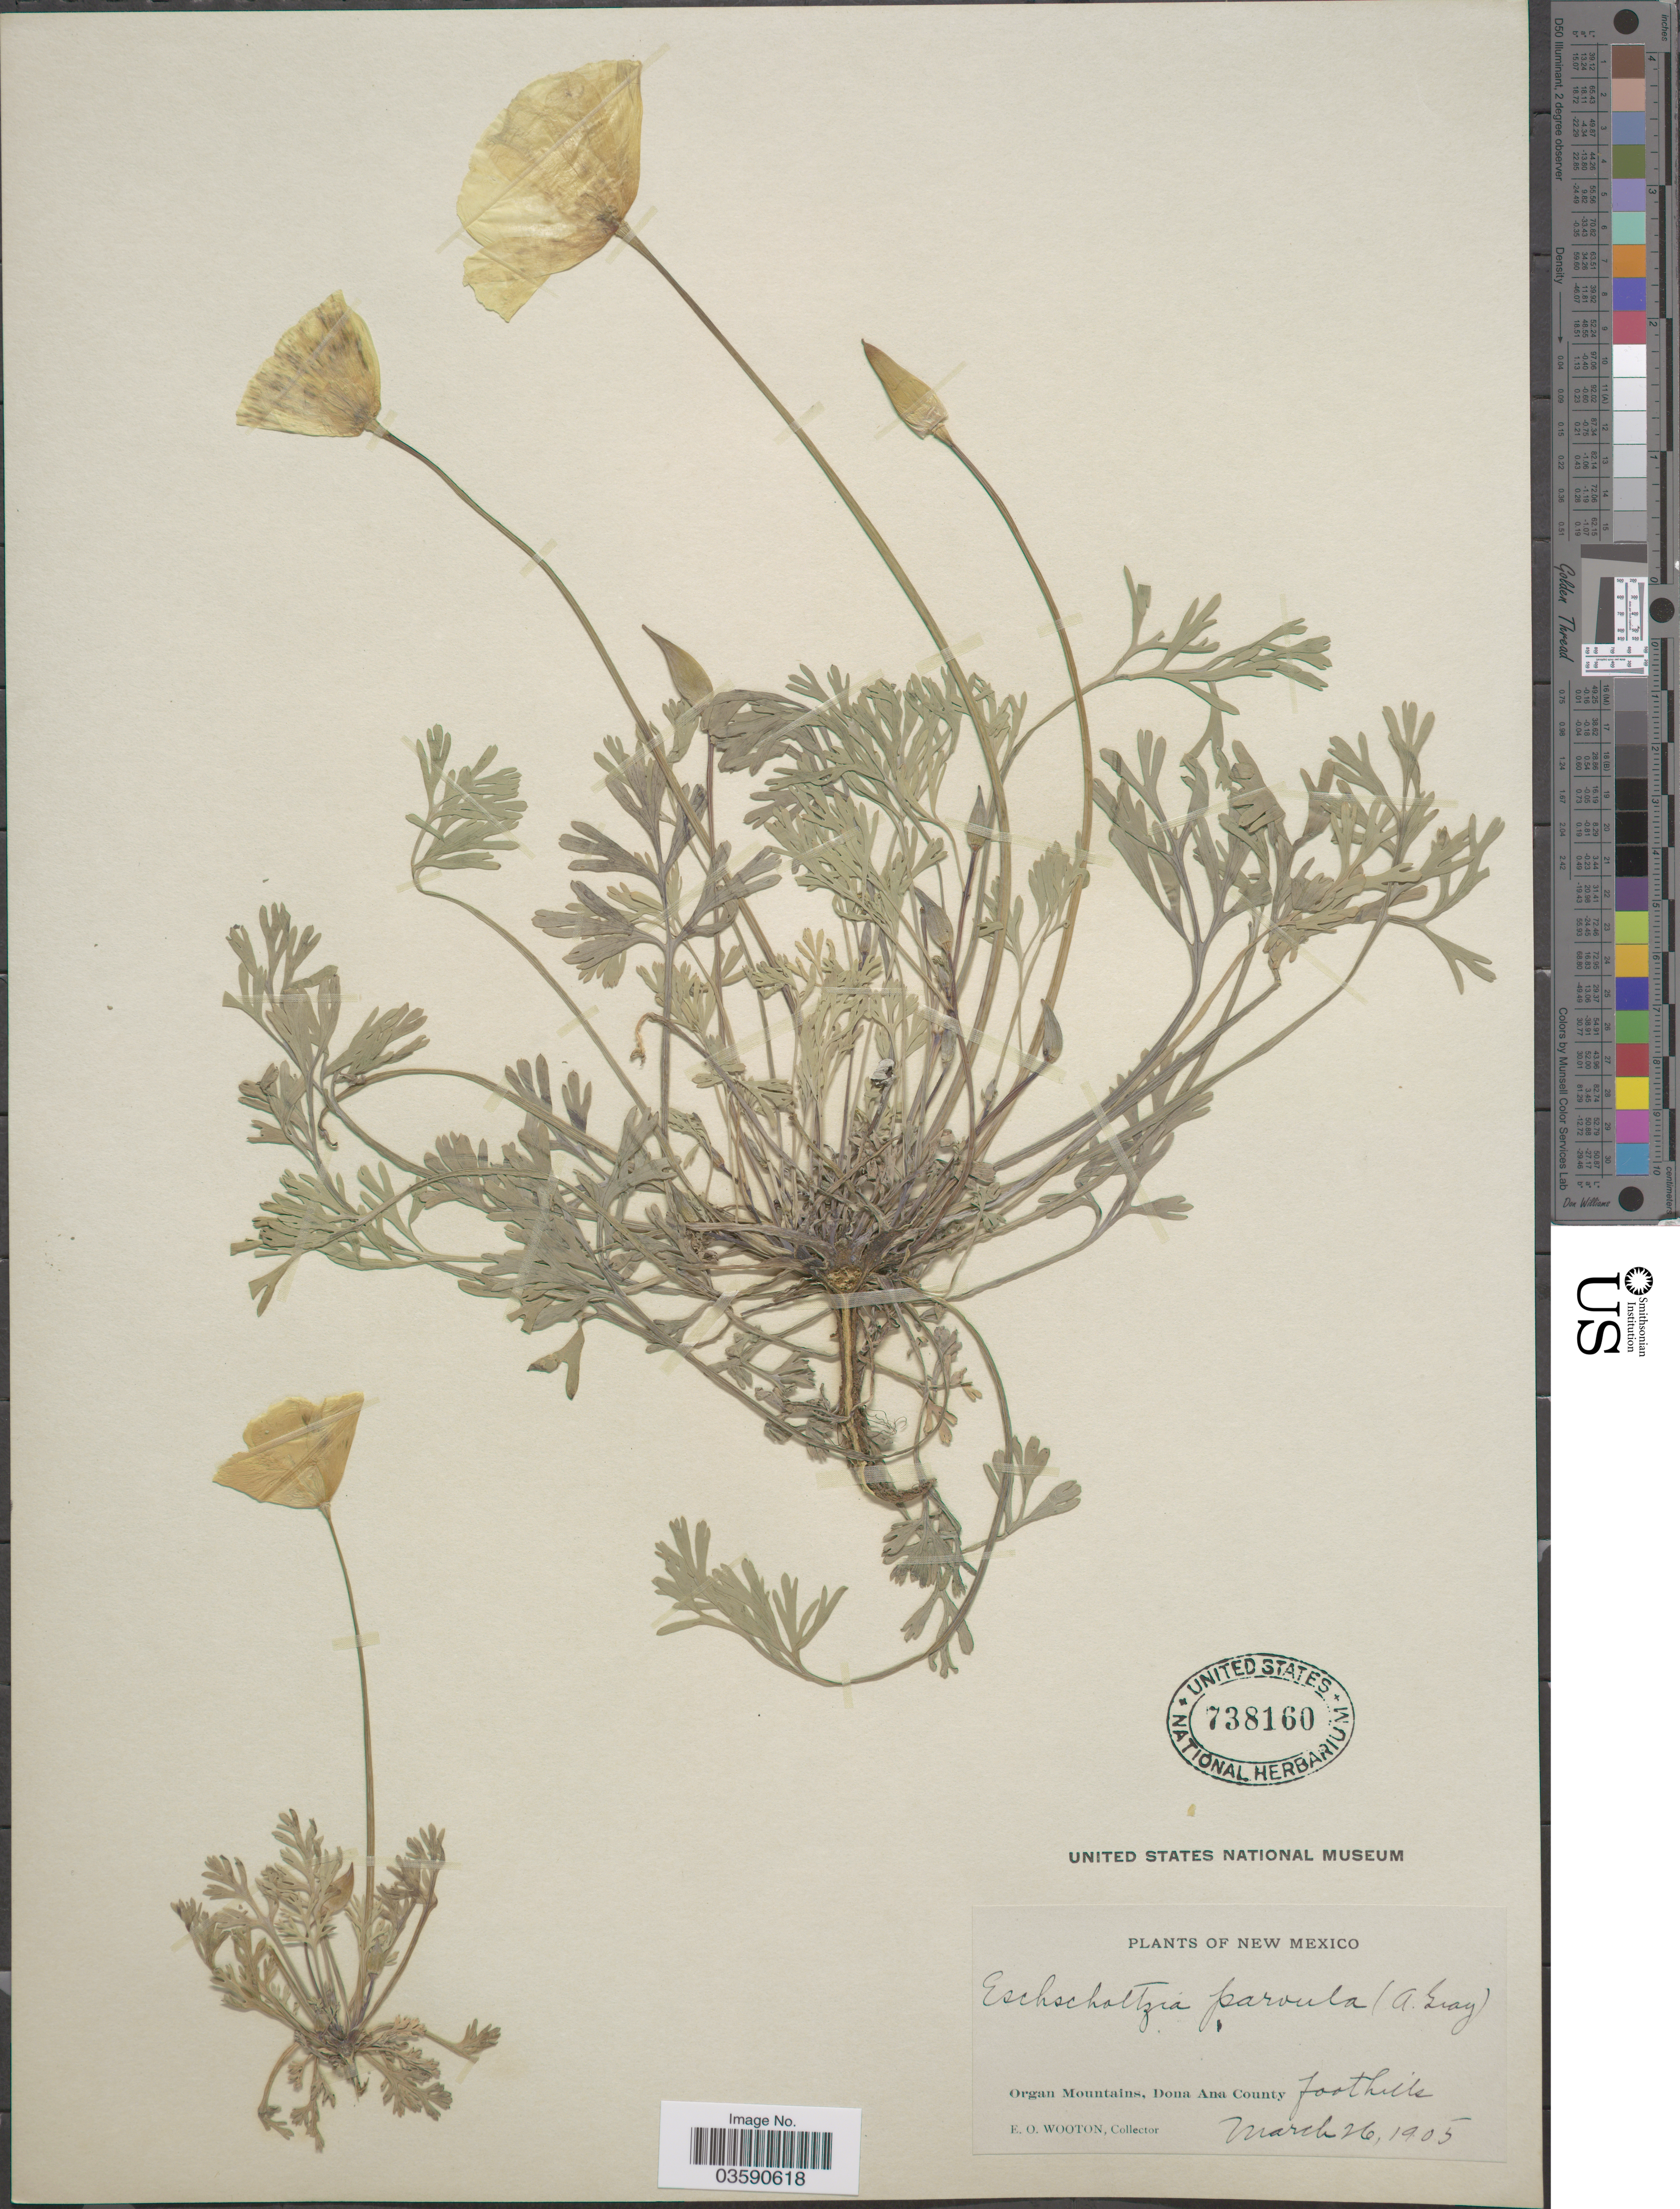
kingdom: Plantae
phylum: Tracheophyta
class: Magnoliopsida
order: Ranunculales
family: Papaveraceae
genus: Eschscholzia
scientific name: Eschscholzia mexicana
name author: Greene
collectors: E. O. Wooton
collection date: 1905-03-26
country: United States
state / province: New Mexico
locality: Organ Mountains, Dona Ana County, Foothills.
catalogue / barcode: US 738160